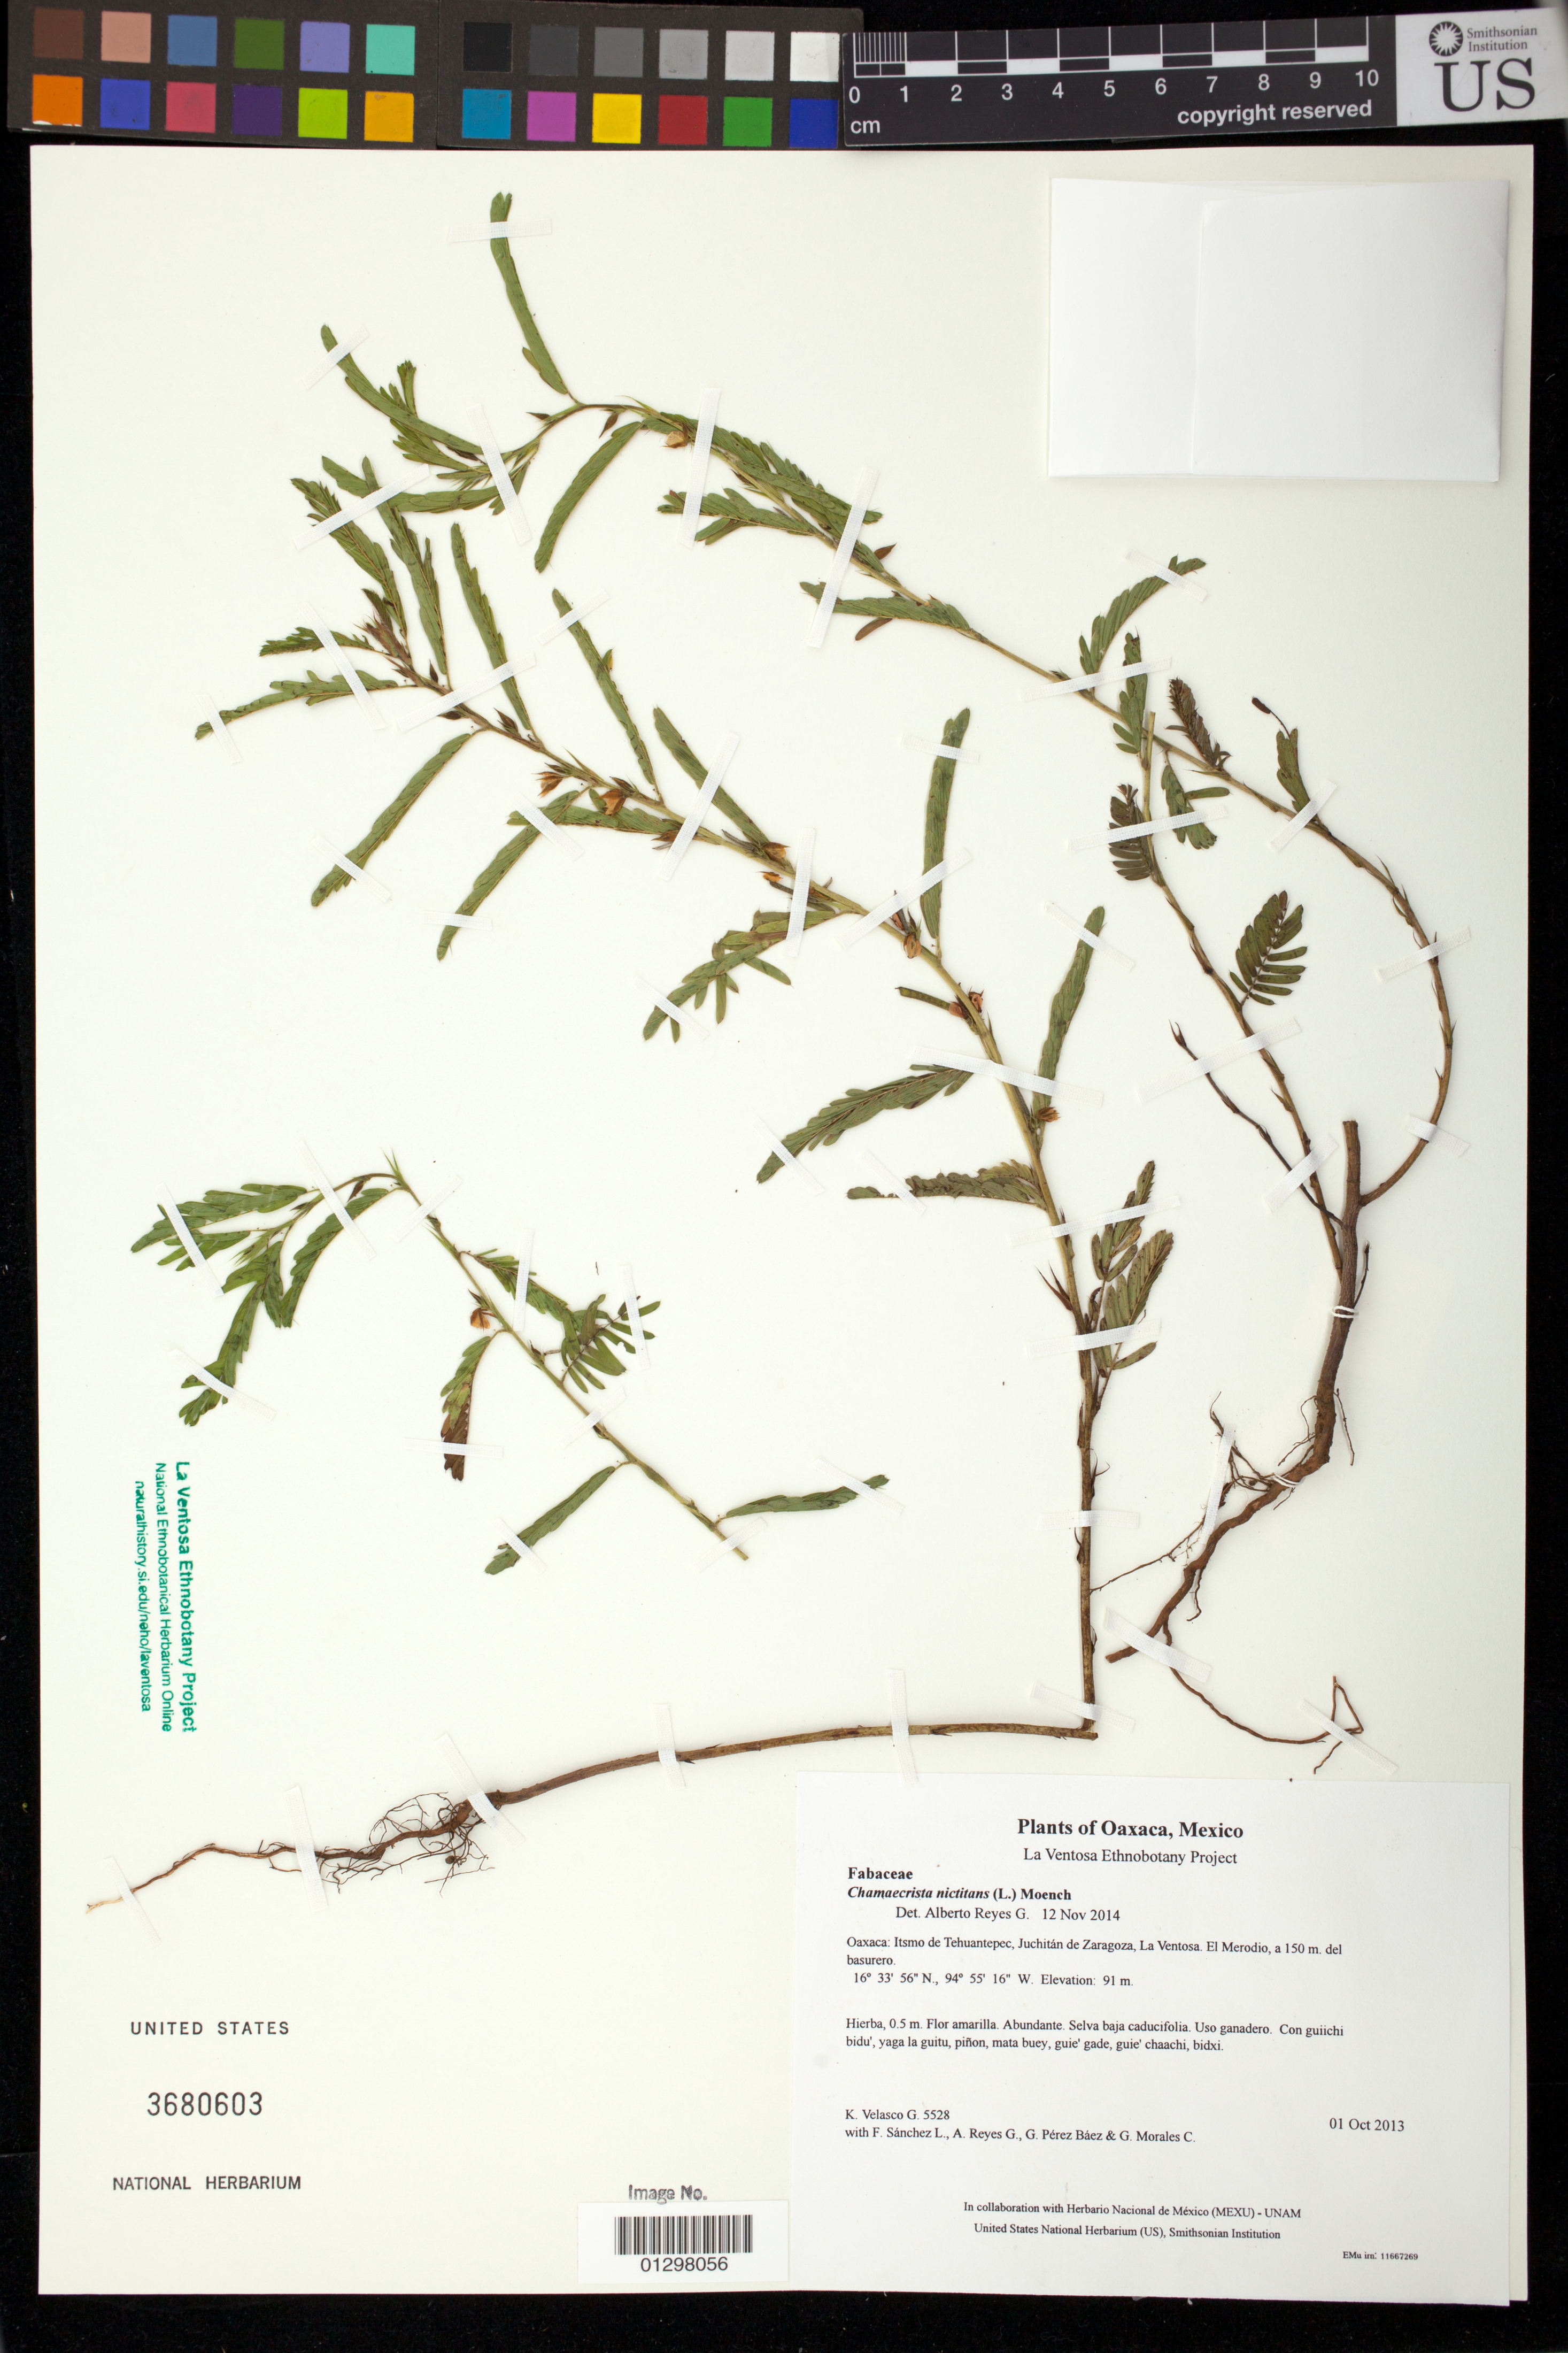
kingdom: Plantae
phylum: Tracheophyta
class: Magnoliopsida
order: Fabales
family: Fabaceae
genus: Chamaecrista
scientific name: Chamaecrista nictitans var. jaliscensis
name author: (Greenm.) H.S. Irwin & Barneby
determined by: Reyes García, A.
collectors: K. Velasco G., F. Sánchez L., A. Reyes G., G. Pérez Báez & G. Morales C.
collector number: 5528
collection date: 2013-10-01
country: Mexico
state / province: Oaxaca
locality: Itsmo de Tehuantepec, Juchitán de Zaragoza, La Ventosa. El Merodio, a 150 m. del basurero.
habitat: Selva baja caducifolia. Uso ganadero.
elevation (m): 91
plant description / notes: JEBOT, MEXU, SERO, US; Guixi bandaga. 0.5 m. Guie' naguchi. Stale.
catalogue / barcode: US 3680603